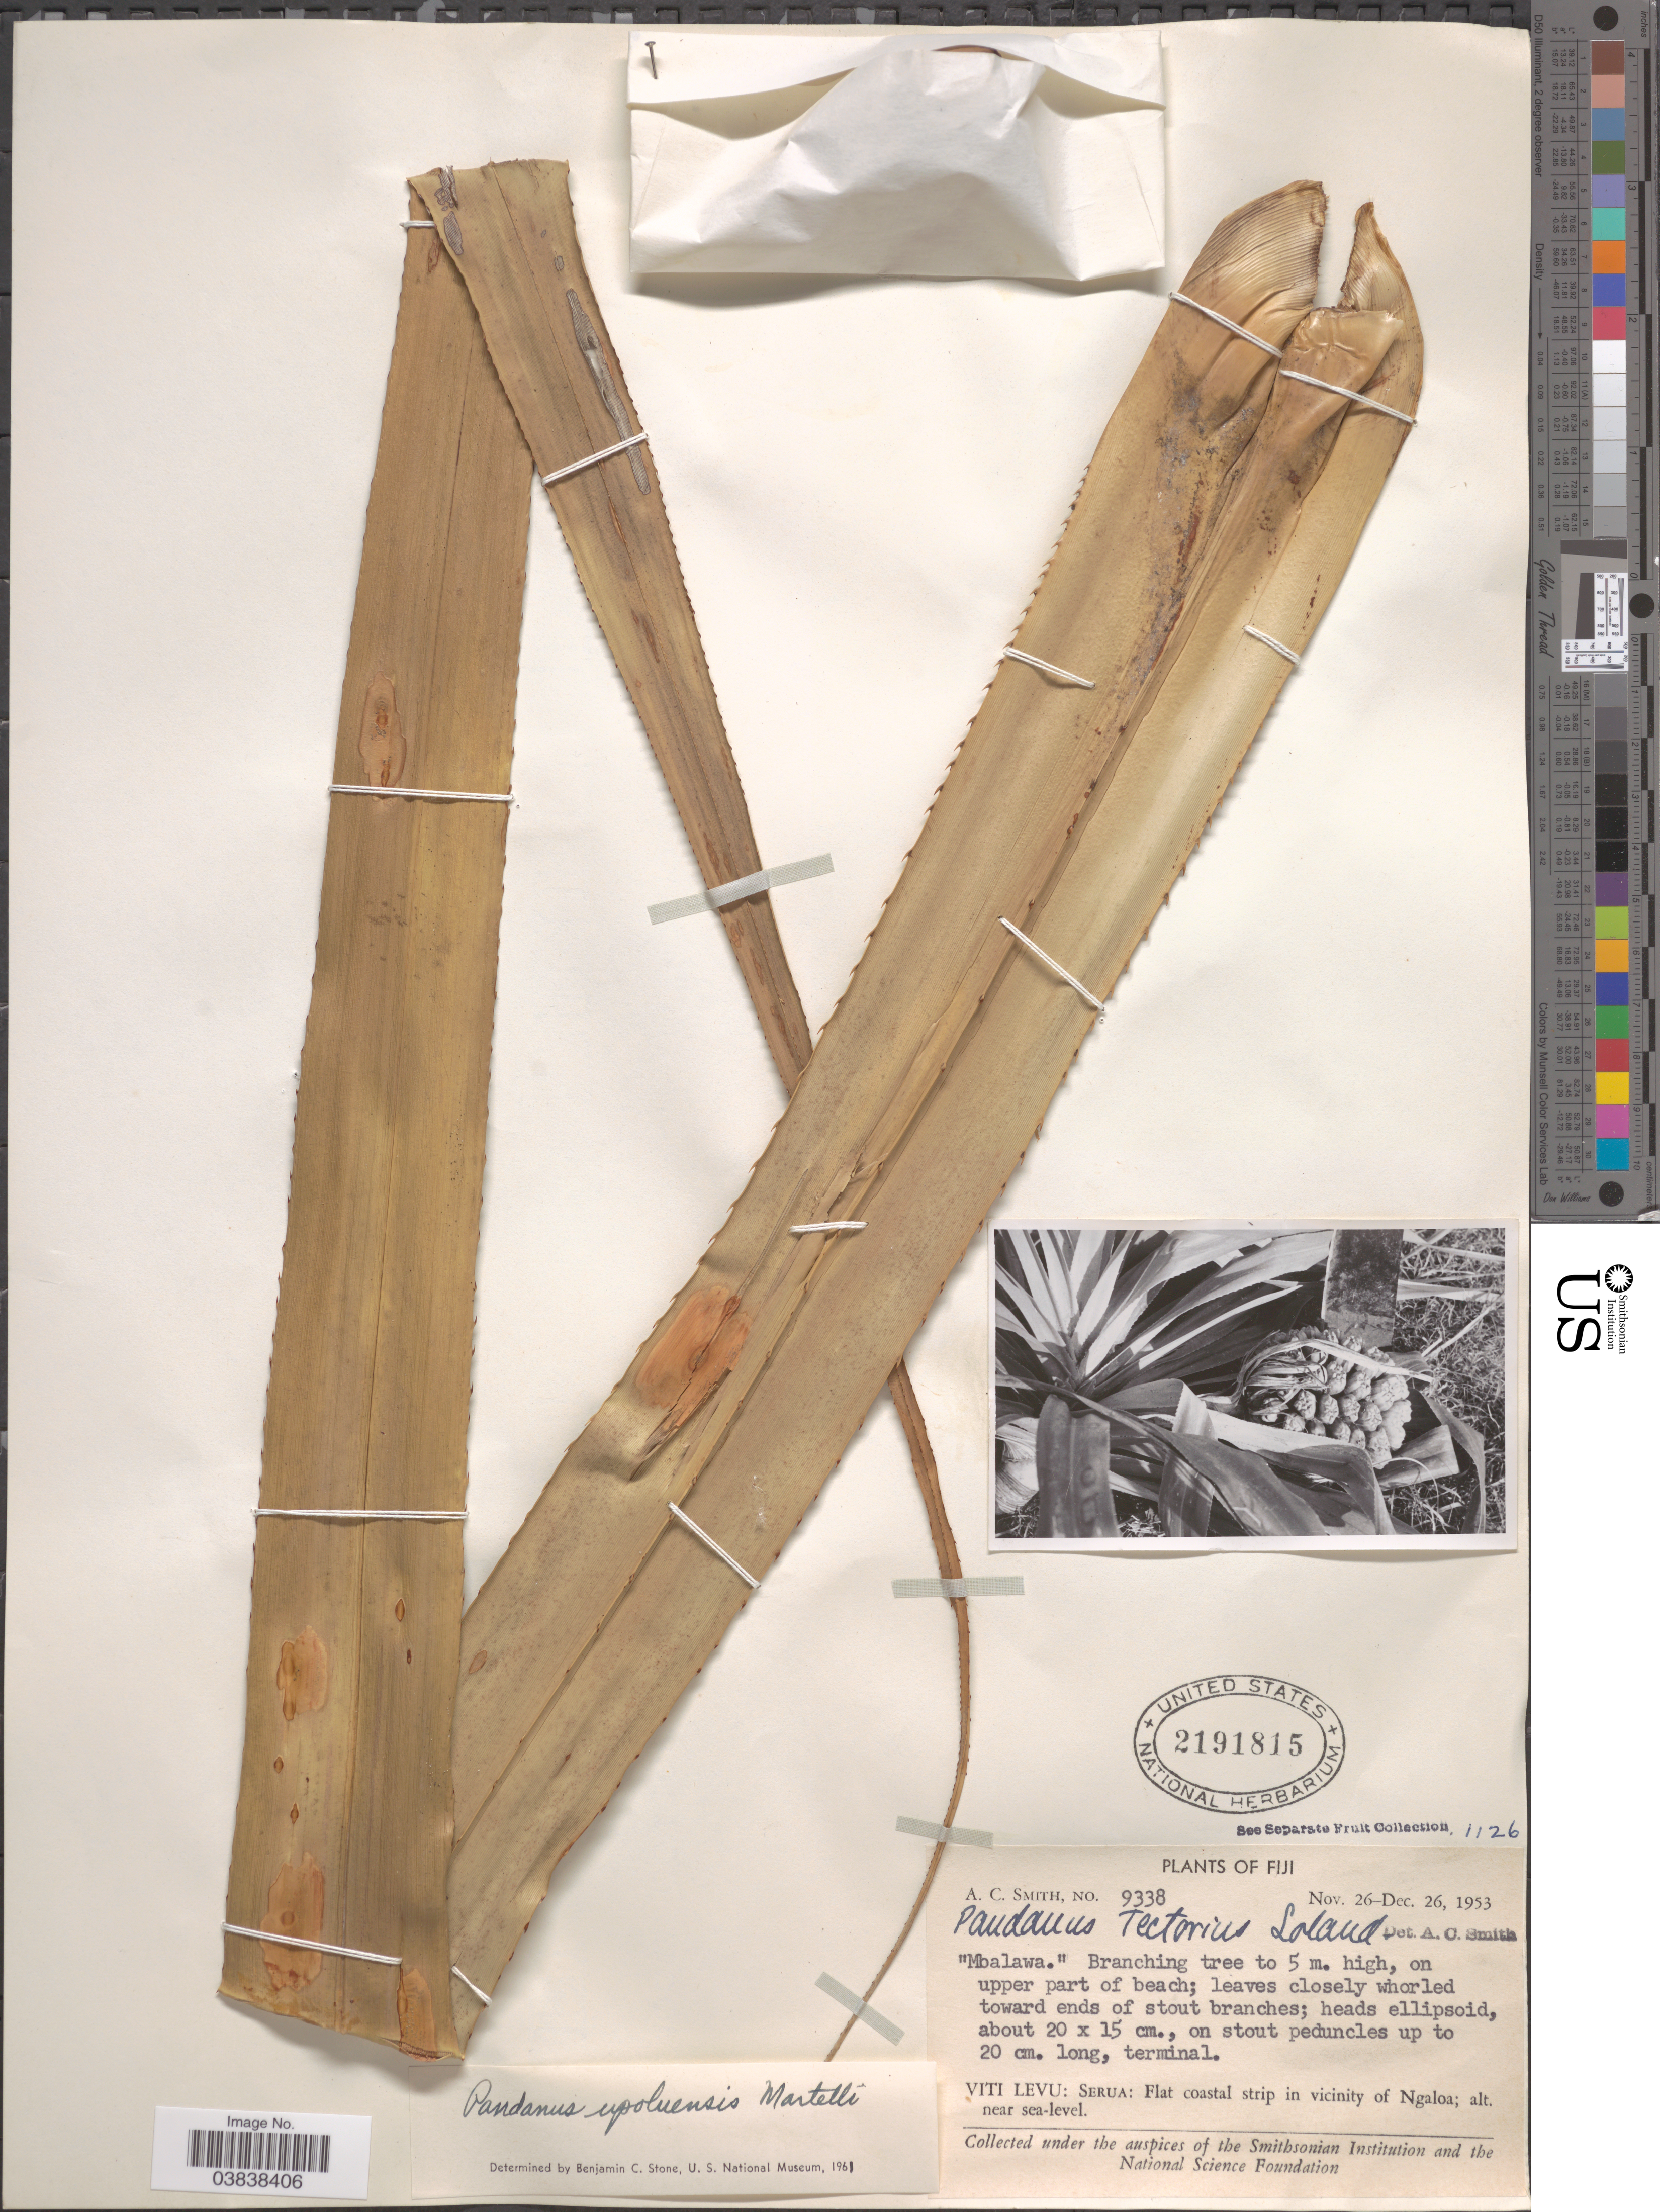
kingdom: Plantae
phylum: Tracheophyta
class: Liliopsida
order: Pandanales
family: Pandanaceae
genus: Pandanus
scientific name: Pandanus upoluensis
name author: Martelli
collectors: A. C. Smith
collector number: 9338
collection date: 1953-11-26/1953-12-26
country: Fiji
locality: Viti Levu: Serua: Flat coastal strip in vicinity of Ngaloa.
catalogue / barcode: US 2191815